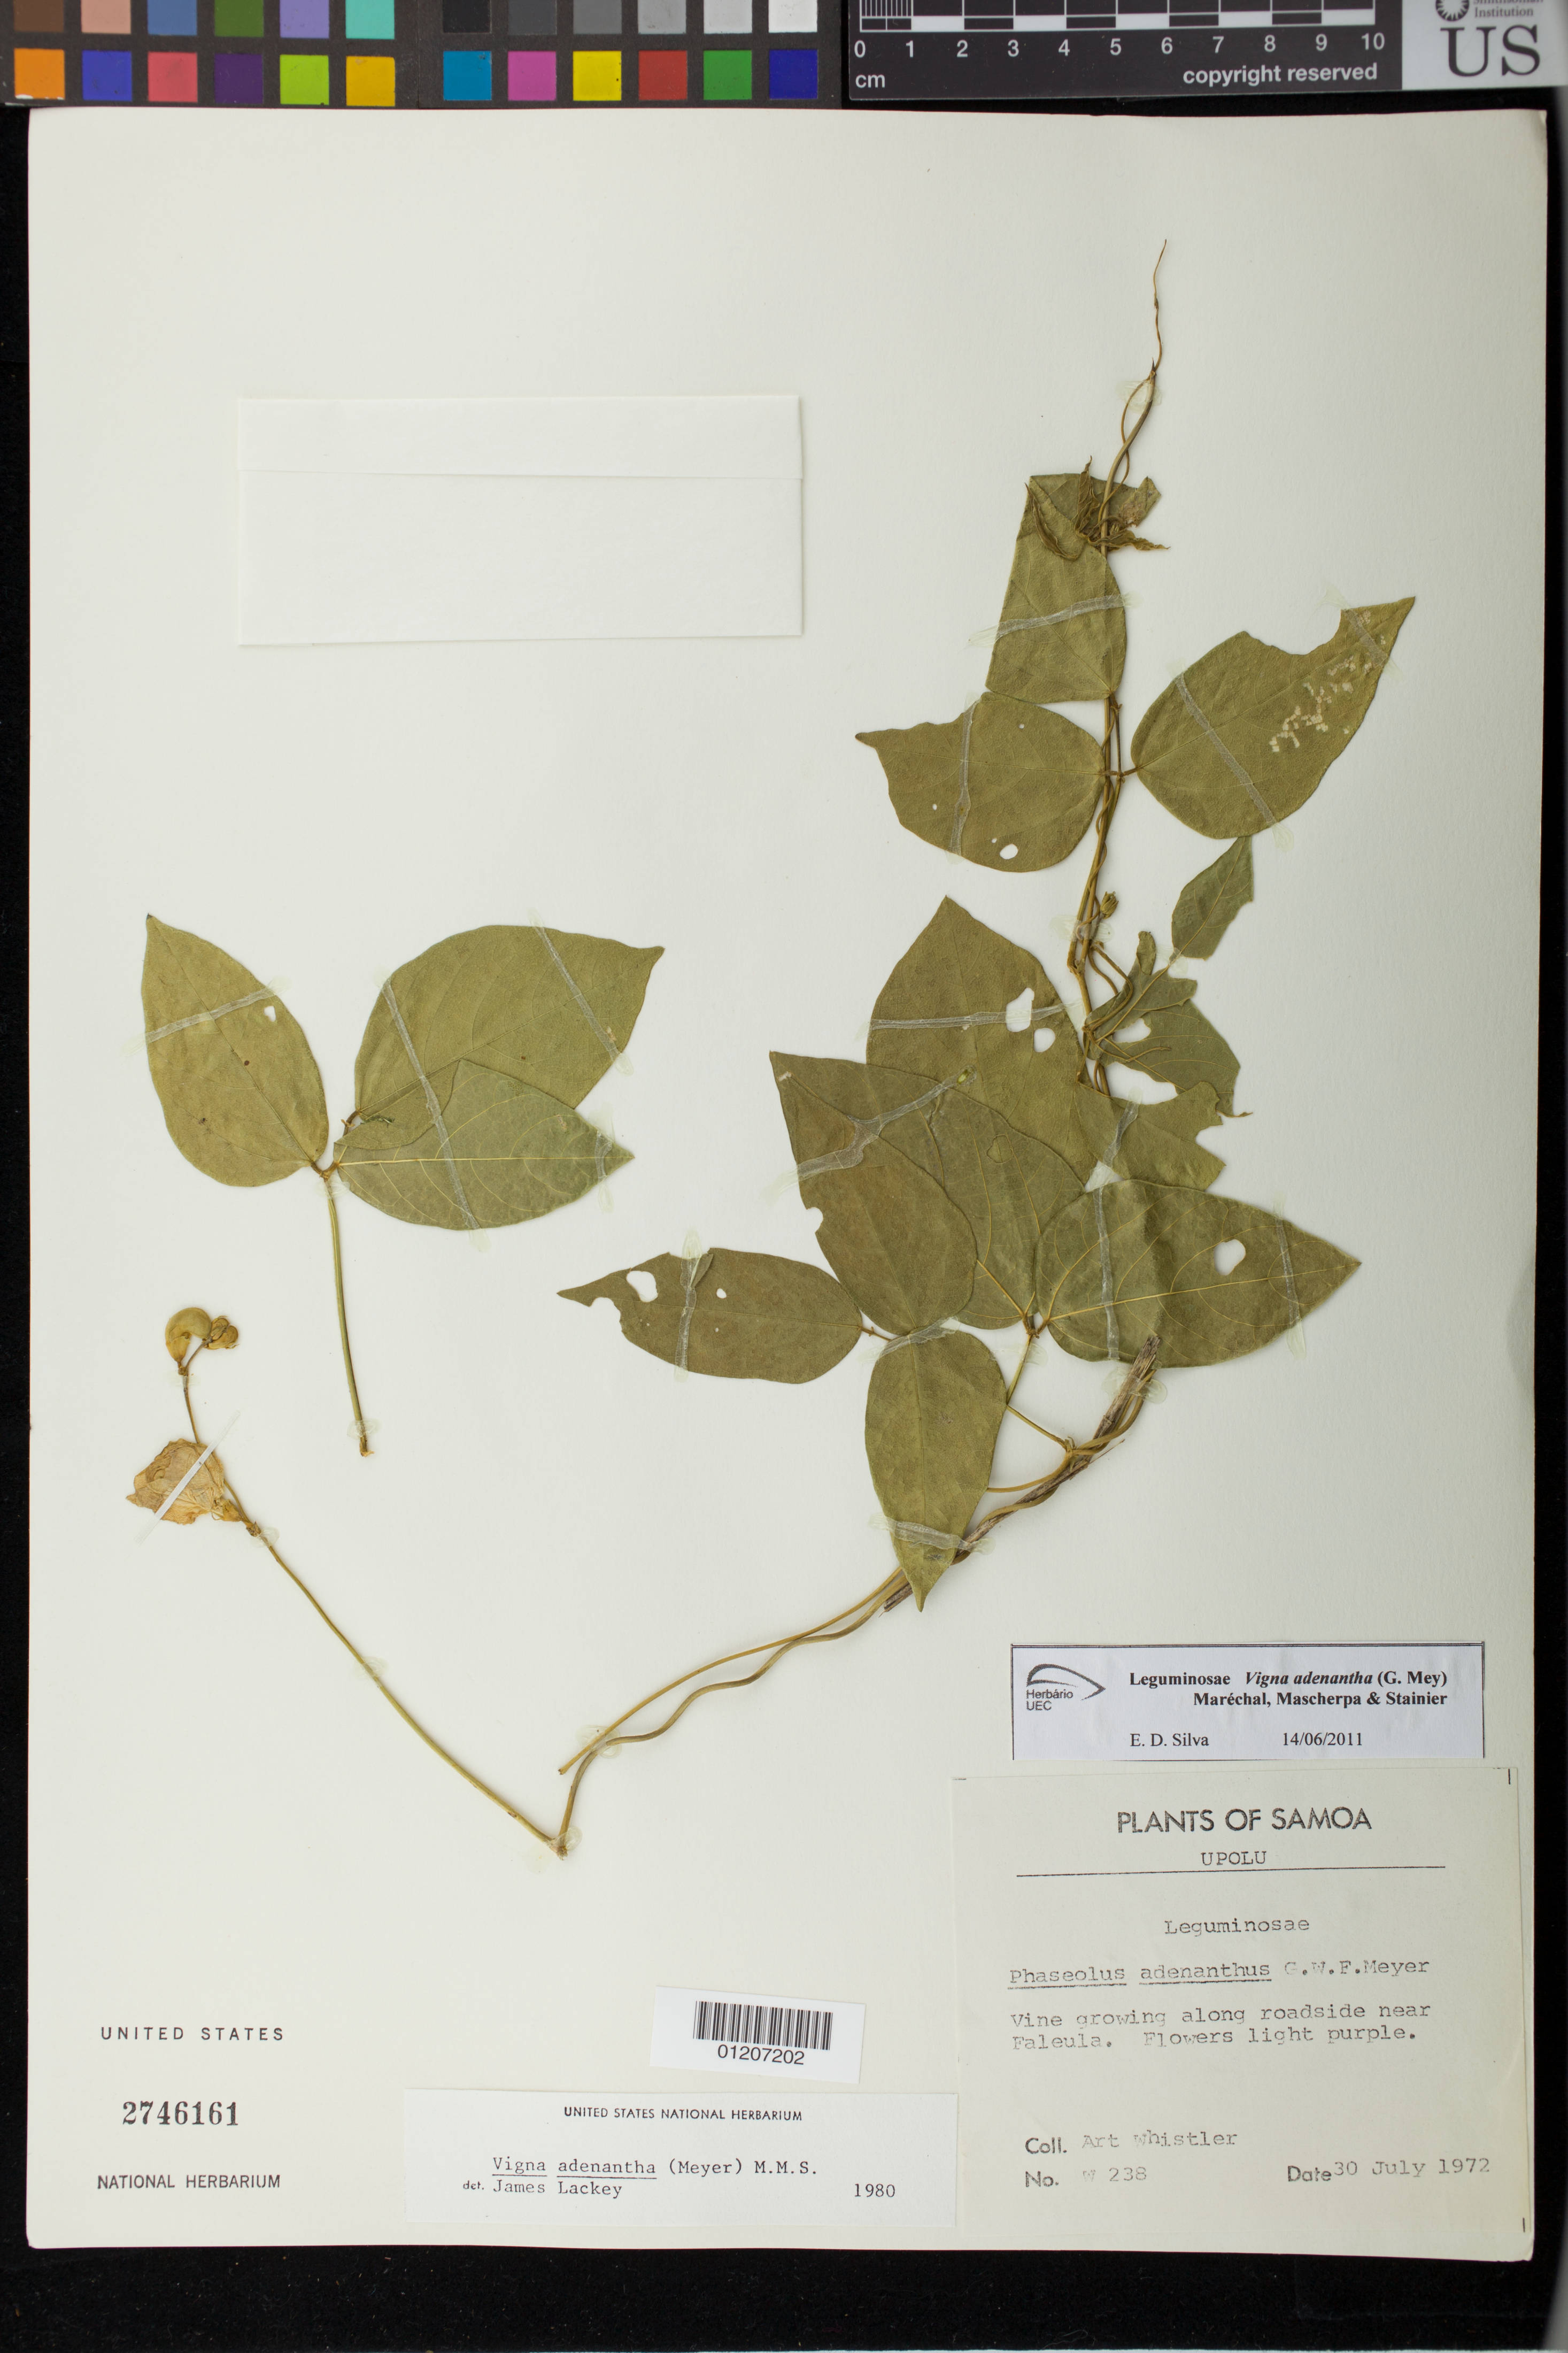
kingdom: Plantae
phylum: Tracheophyta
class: Magnoliopsida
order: Fabales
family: Fabaceae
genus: Leptospron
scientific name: Leptospron adenanthum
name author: (G. Mey.) A. Delgado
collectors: A. Whistler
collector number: W 238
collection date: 1972-07-30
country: Samoa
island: Upolu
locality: Near Faleula.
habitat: Along roadside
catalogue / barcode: US 2746161